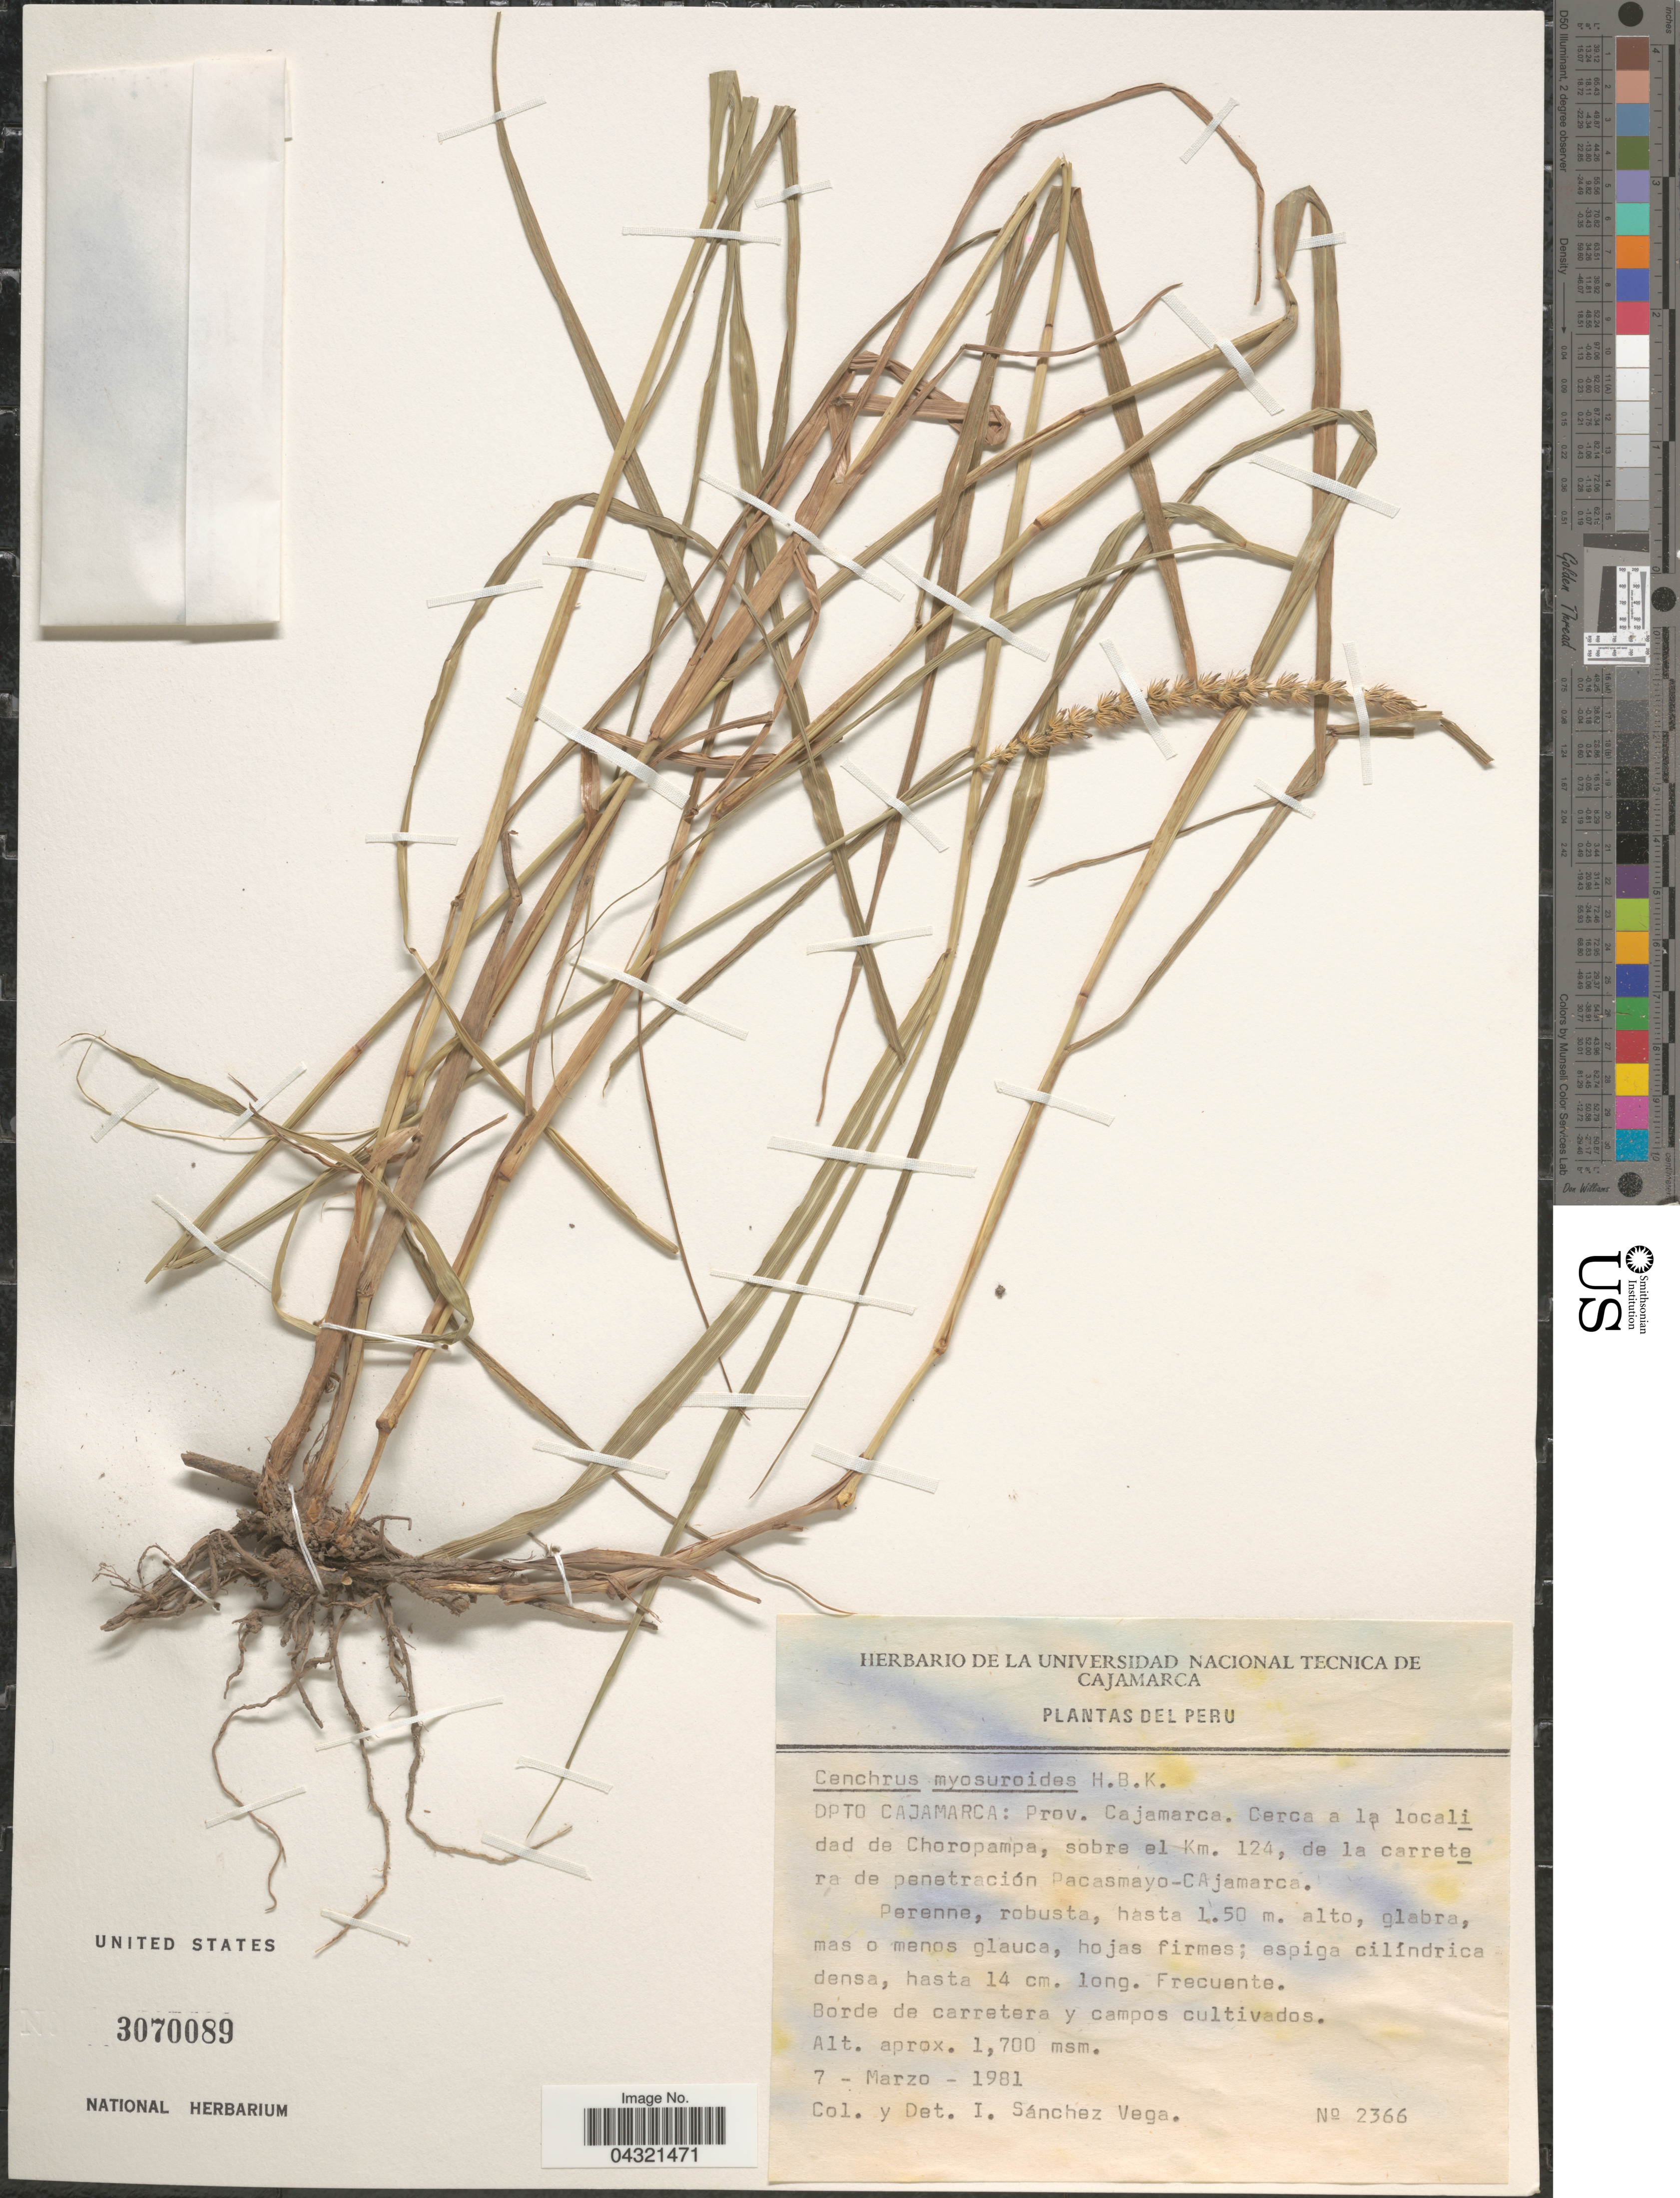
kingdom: Plantae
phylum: Tracheophyta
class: Liliopsida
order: Poales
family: Poaceae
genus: Cenchrus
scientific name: Cenchrus myosuroides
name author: Kunth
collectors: I. Sánchez Vega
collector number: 2366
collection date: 1981-03-07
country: Peru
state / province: Cajamarca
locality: Dpto. Cajamarca: Prov. Cajamarca. Ceca a la localidad de Choropampa, sobre el Km. 124, de la carretera de penetración Pacasmayo-CAjamarca.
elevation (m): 1700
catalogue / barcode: US 3070089